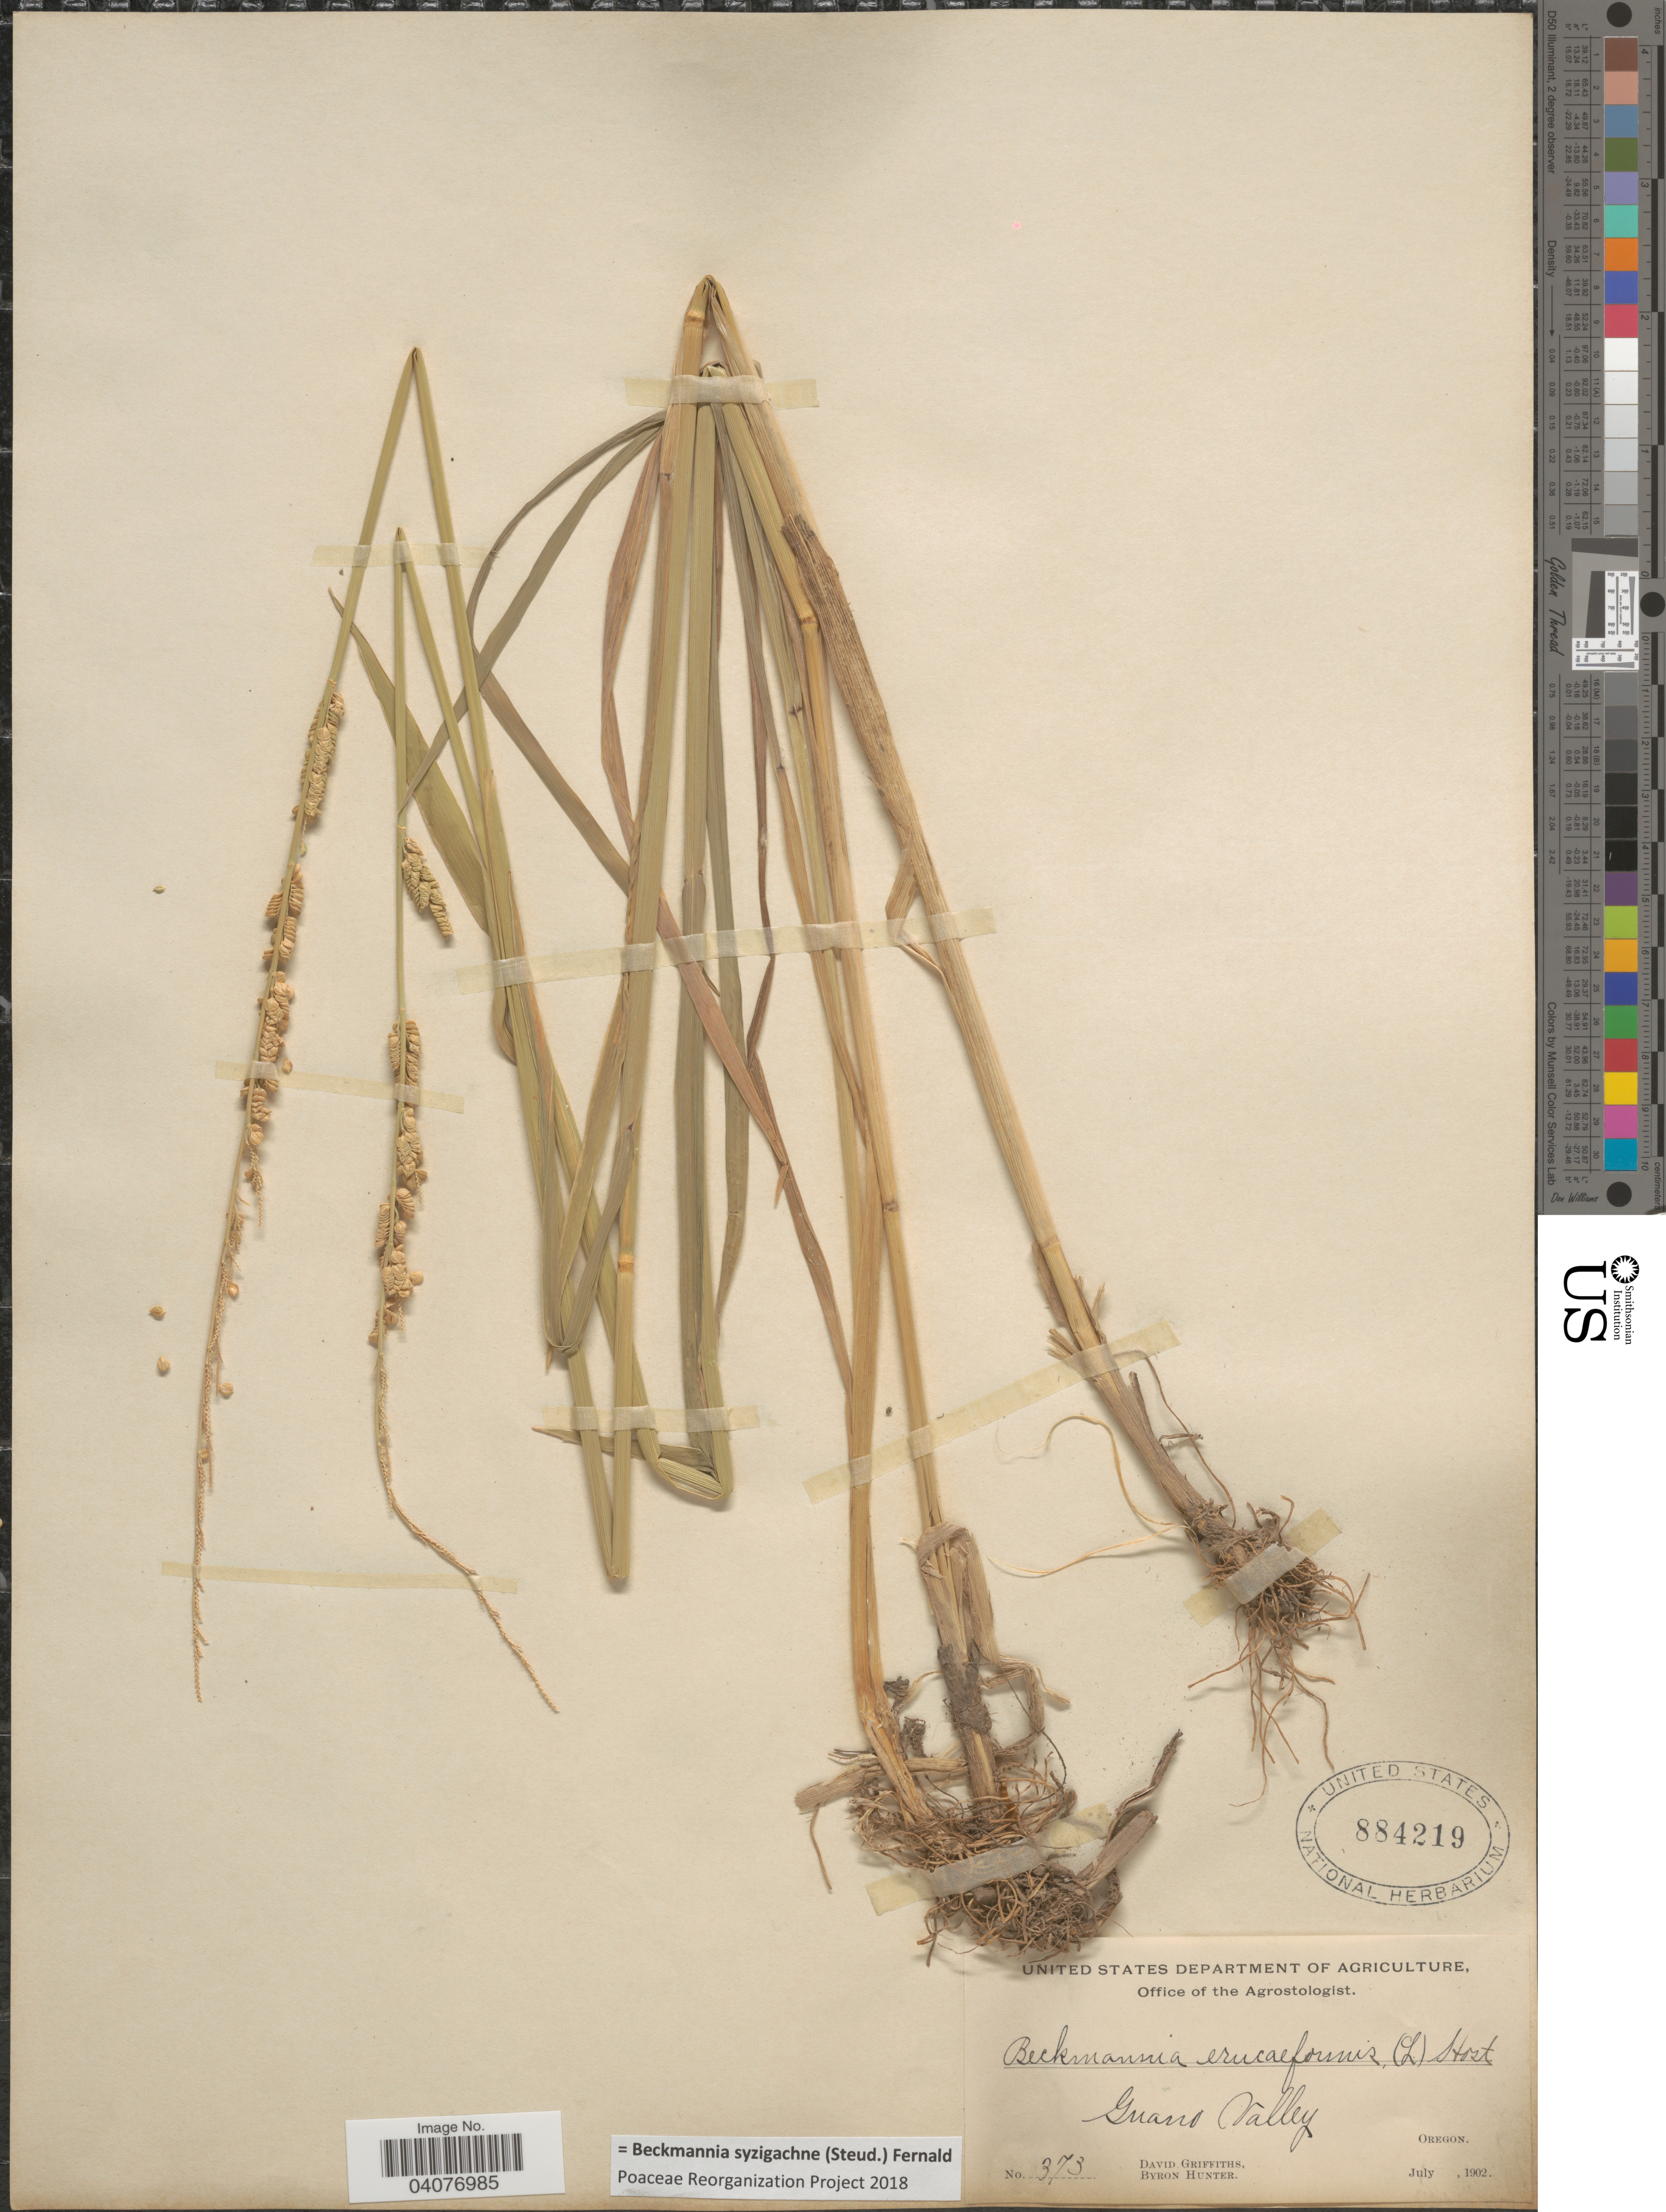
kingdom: Plantae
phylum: Tracheophyta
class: Liliopsida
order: Poales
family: Poaceae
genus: Beckmannia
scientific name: Beckmannia syzigachne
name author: (Steud.) Fernald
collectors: D. Griffiths & B. Hunter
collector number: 373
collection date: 1902-07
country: United States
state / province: Oregon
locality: Guarro Valley.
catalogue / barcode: US 884219